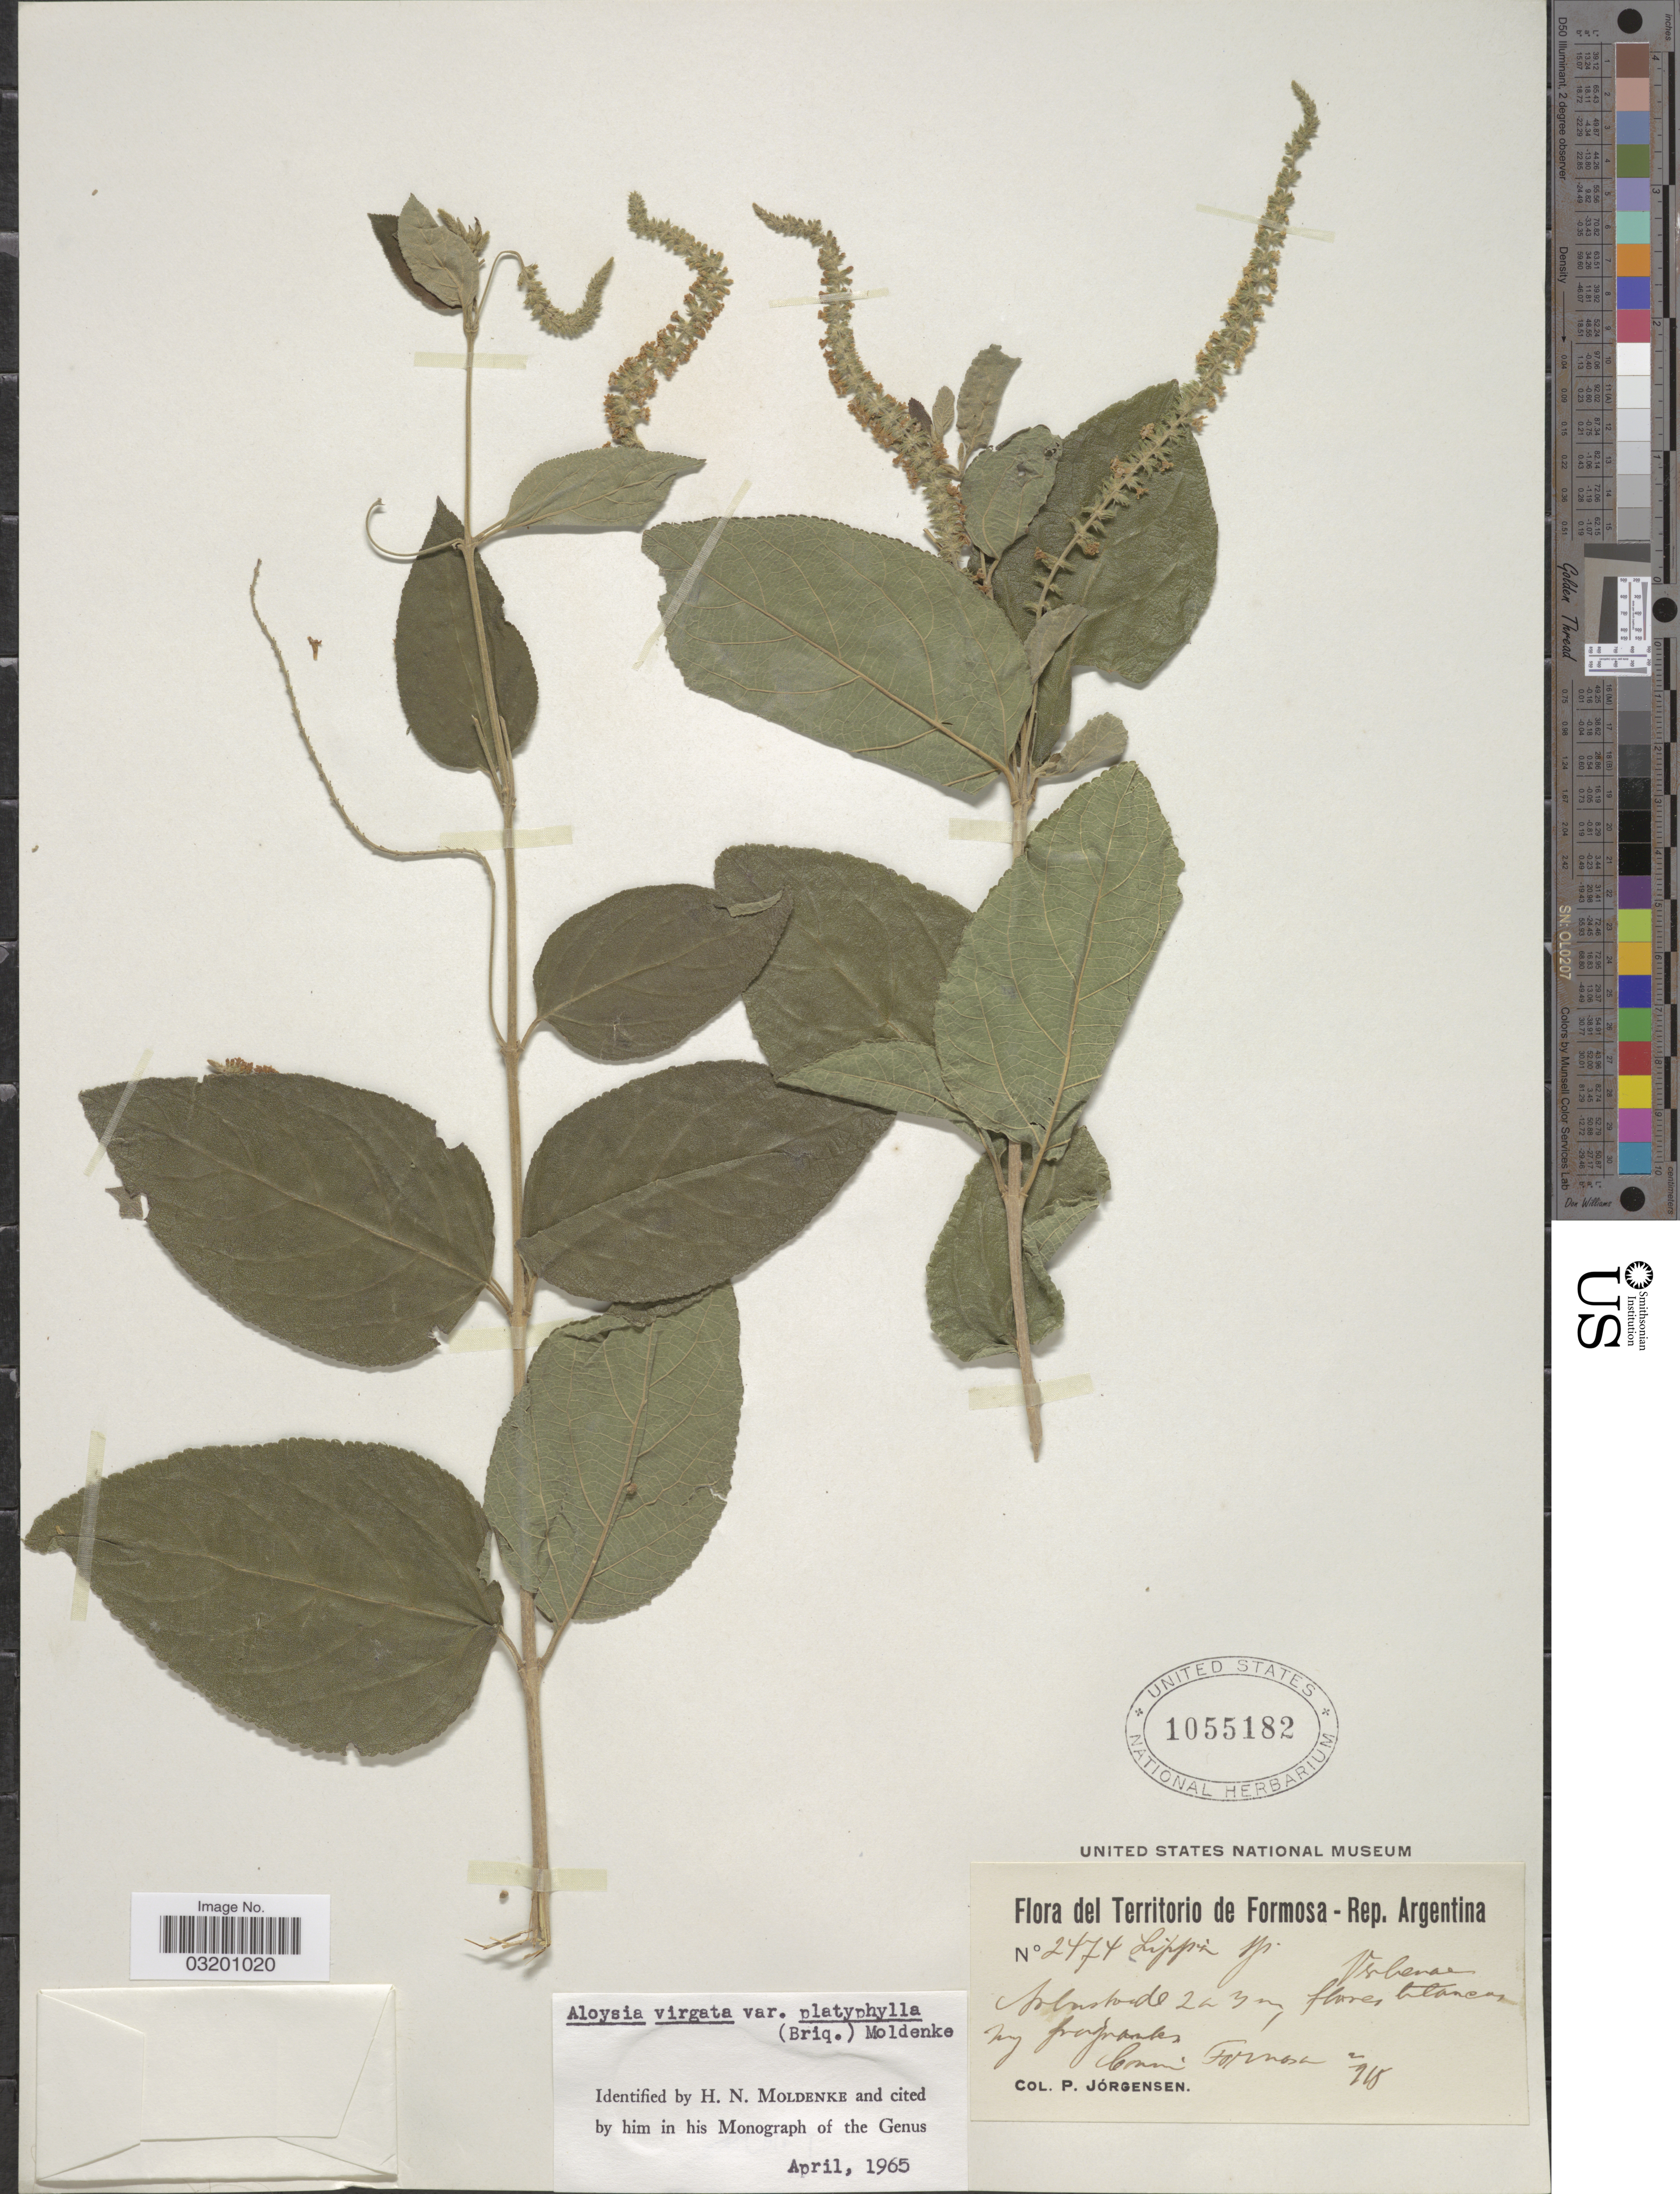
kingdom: Plantae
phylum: Tracheophyta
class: Magnoliopsida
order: Lamiales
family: Verbenaceae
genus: Aloysia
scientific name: Aloysia virgata var. platyphylla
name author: (Briq.) Moldenke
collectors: P. Jörgensen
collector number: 2474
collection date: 1918-02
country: Argentina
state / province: Formosa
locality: Comun Formosa.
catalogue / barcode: US 1055182